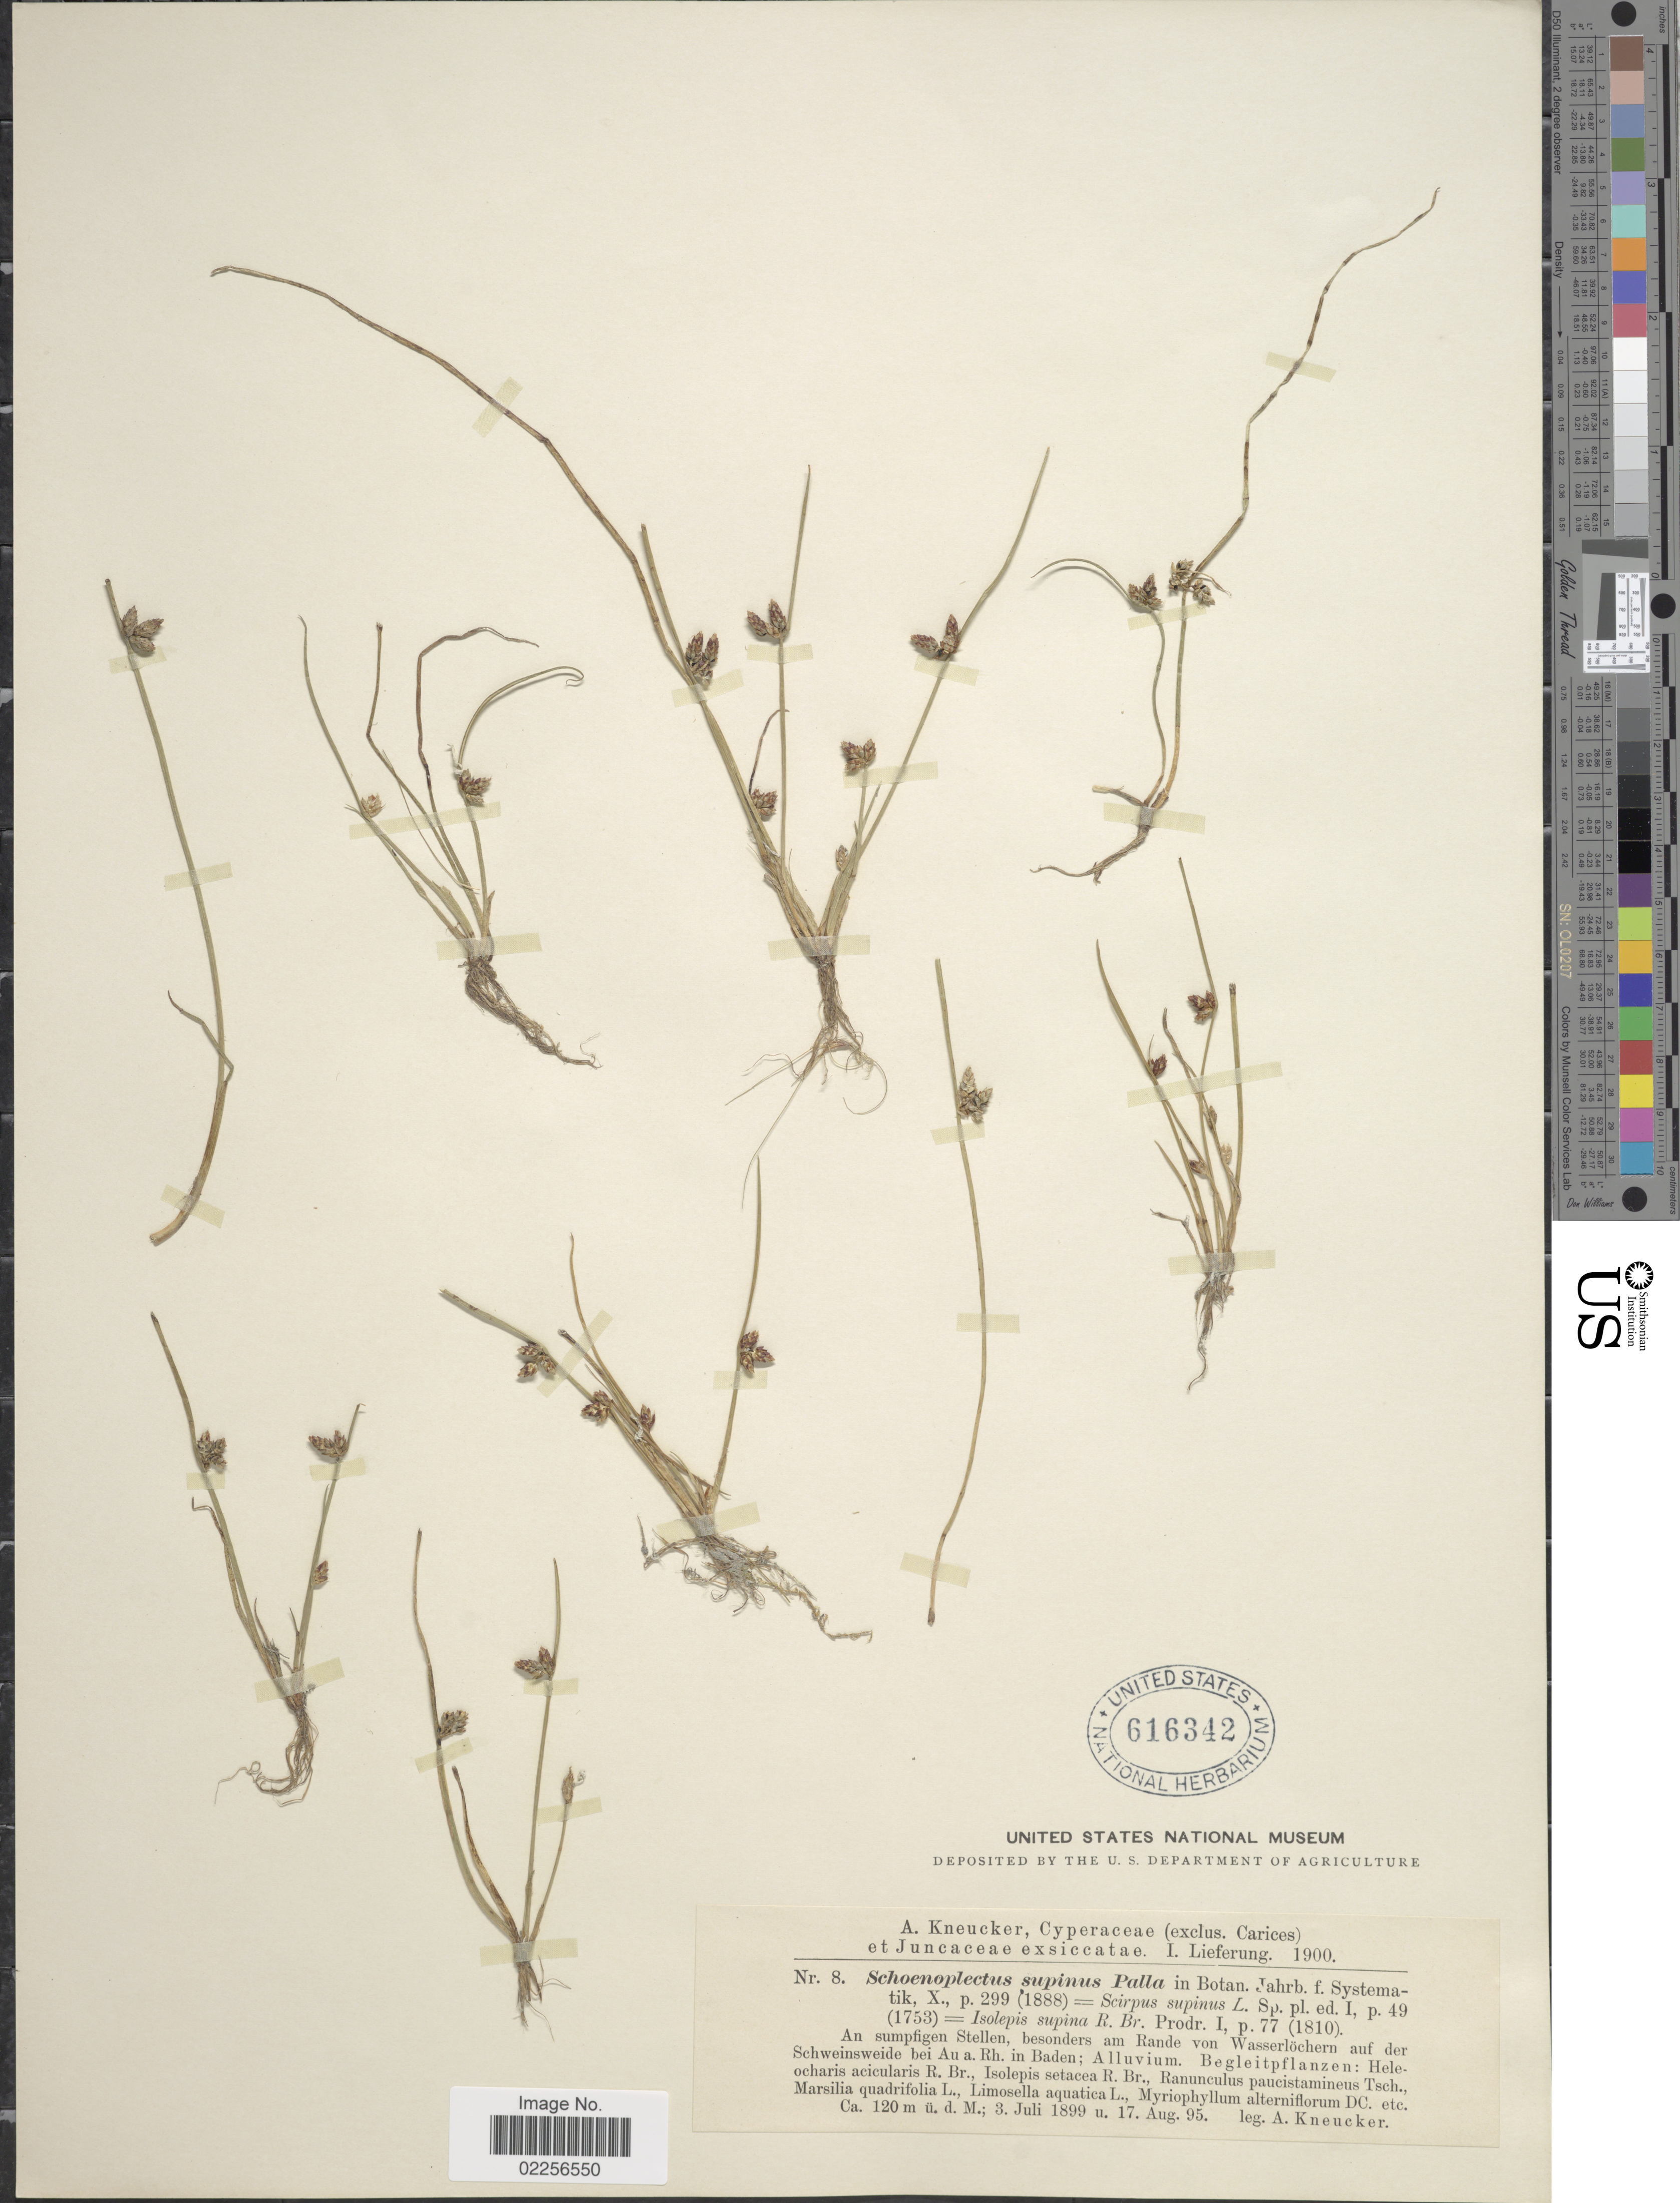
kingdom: Plantae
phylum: Tracheophyta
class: Liliopsida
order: Poales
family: Cyperaceae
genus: Schoenoplectus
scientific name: Schoenoplectus supinus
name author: (L.) Palla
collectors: A. Kneucker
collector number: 8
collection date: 1899-07-03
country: Germany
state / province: Baden-Württemberg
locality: Stellen, besonders am Rande von Wasserlochern auf der Schweinsweide bei Au a. Rh. in Baden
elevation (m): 120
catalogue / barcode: US 616342